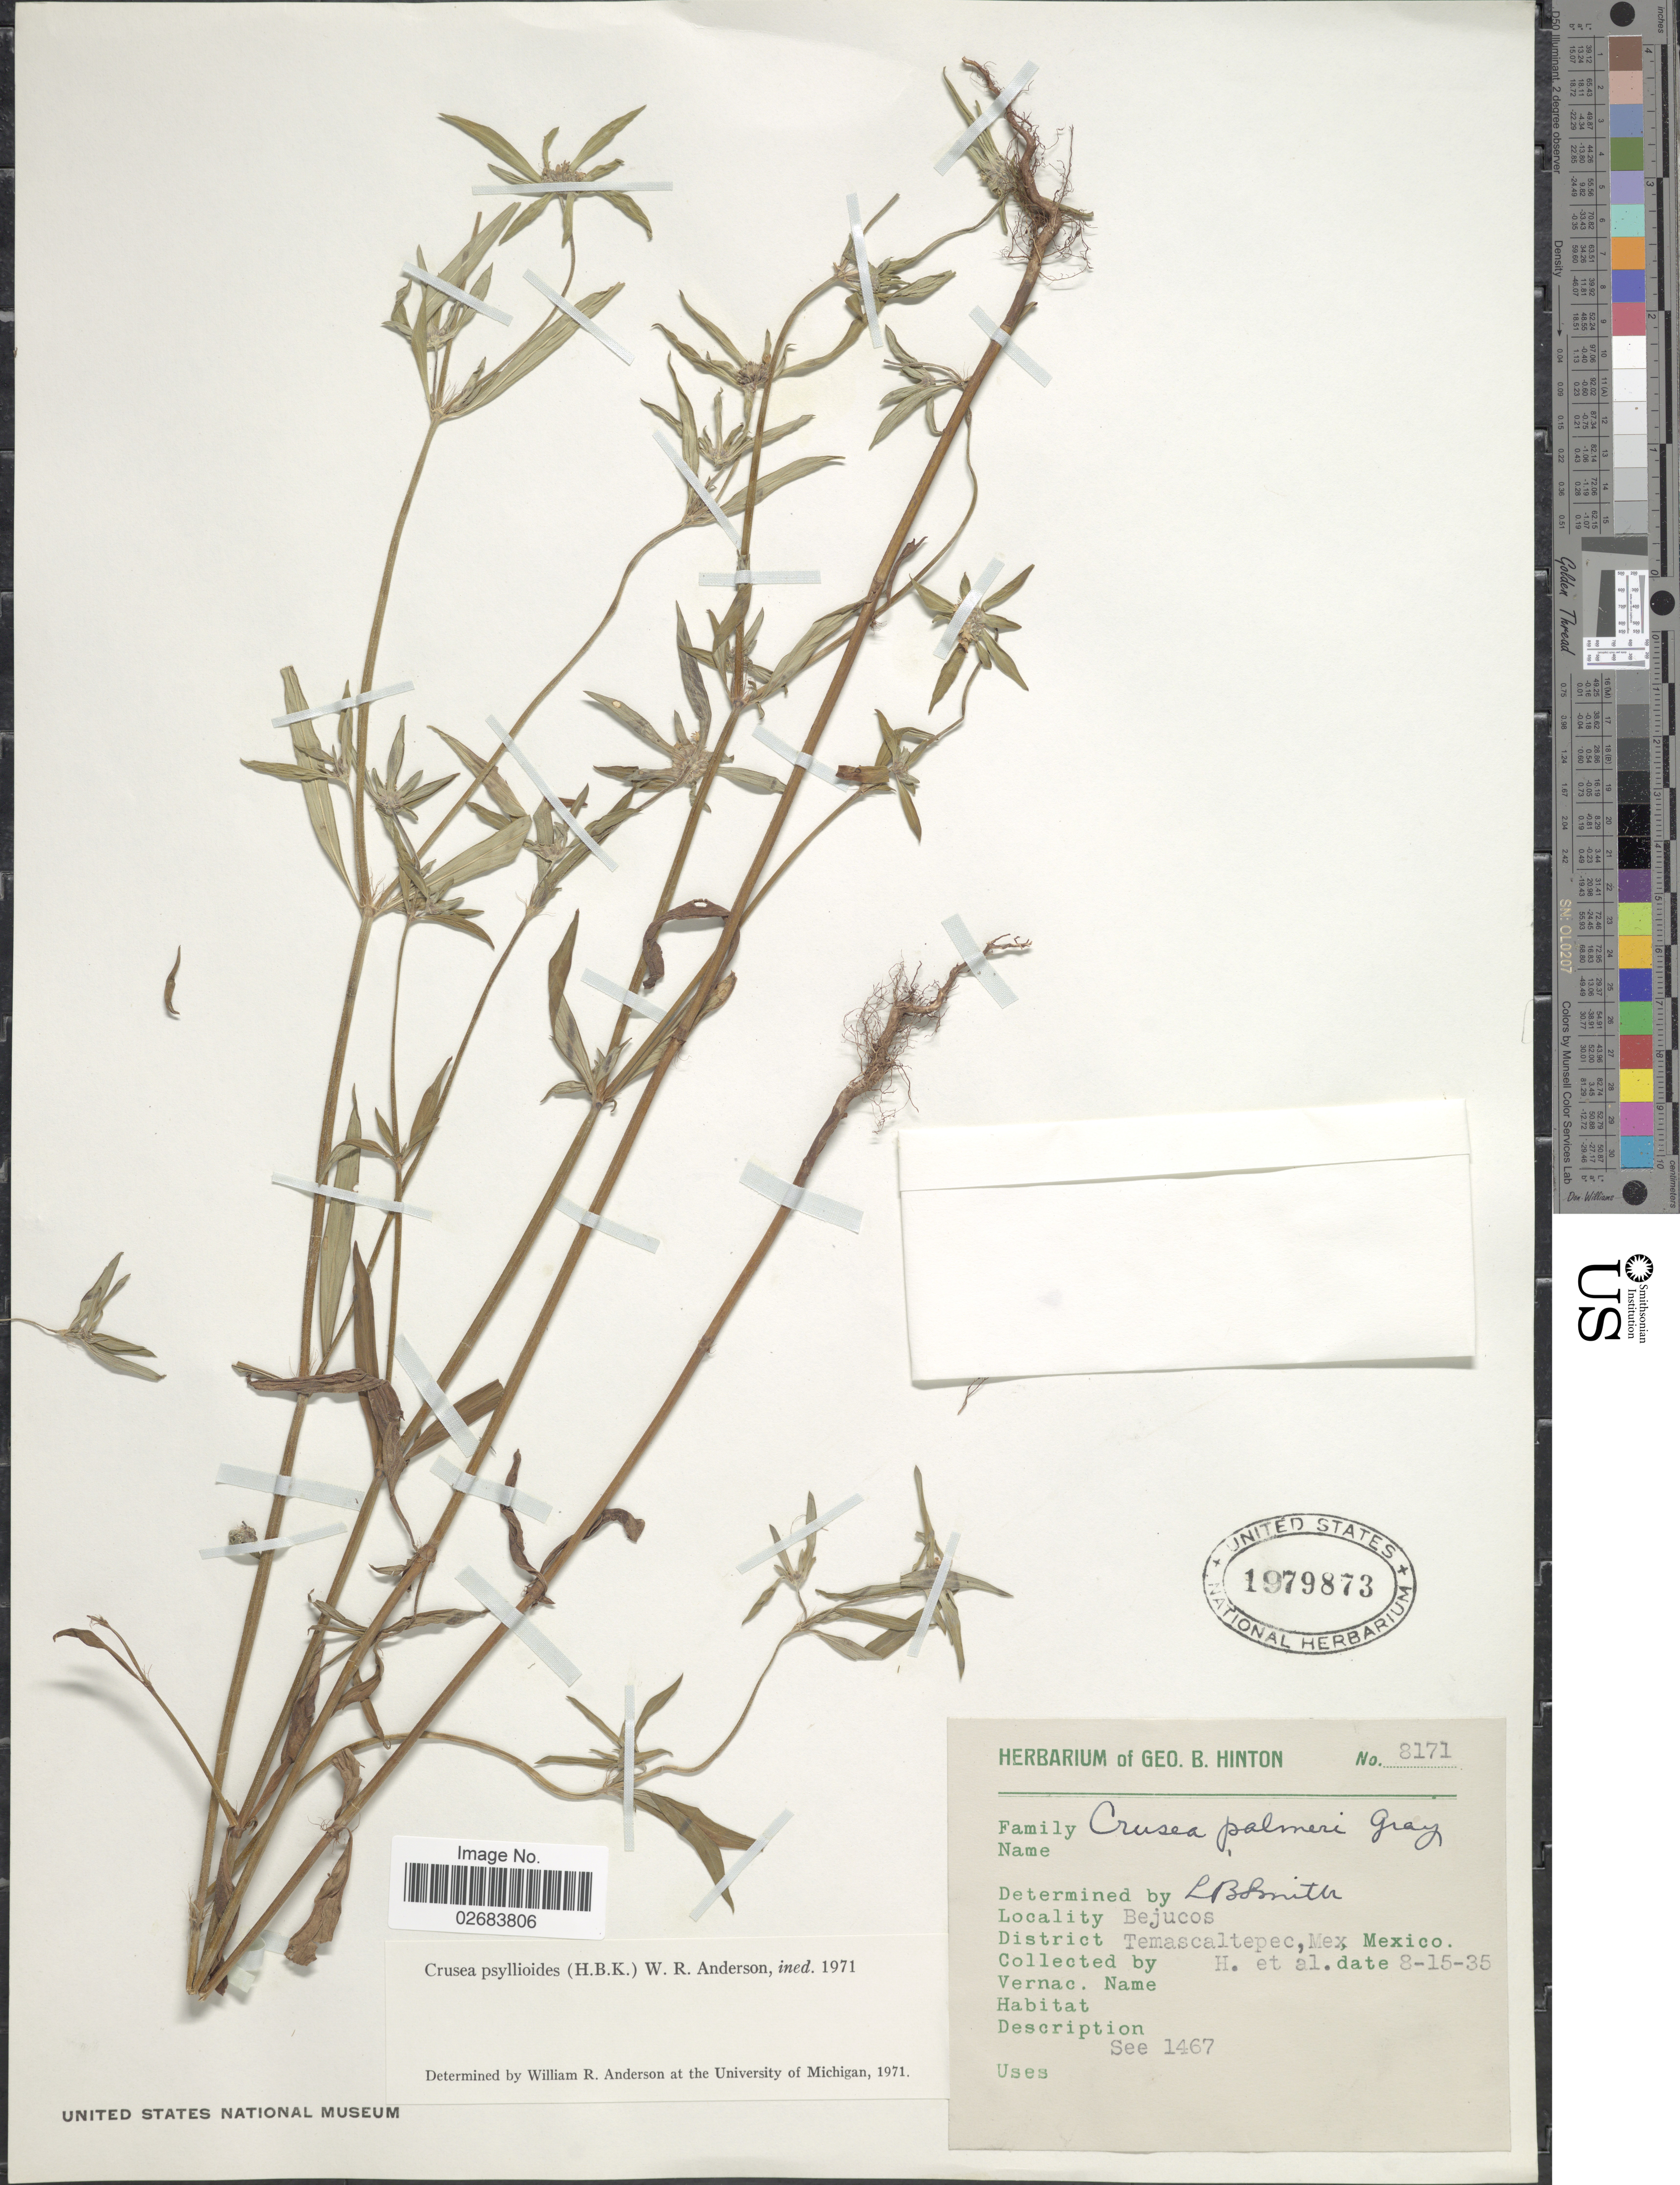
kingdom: Plantae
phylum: Tracheophyta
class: Magnoliopsida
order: Gentianales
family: Rubiaceae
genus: Crusea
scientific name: Crusea psyllioides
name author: (Kunth) W.R. Anderson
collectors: G. B. Hinton & et al.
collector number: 8171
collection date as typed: Transcribed d/m/y: 15/8/35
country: Mexico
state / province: México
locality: Bejucos. District Temascaltepec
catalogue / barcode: US 1979873